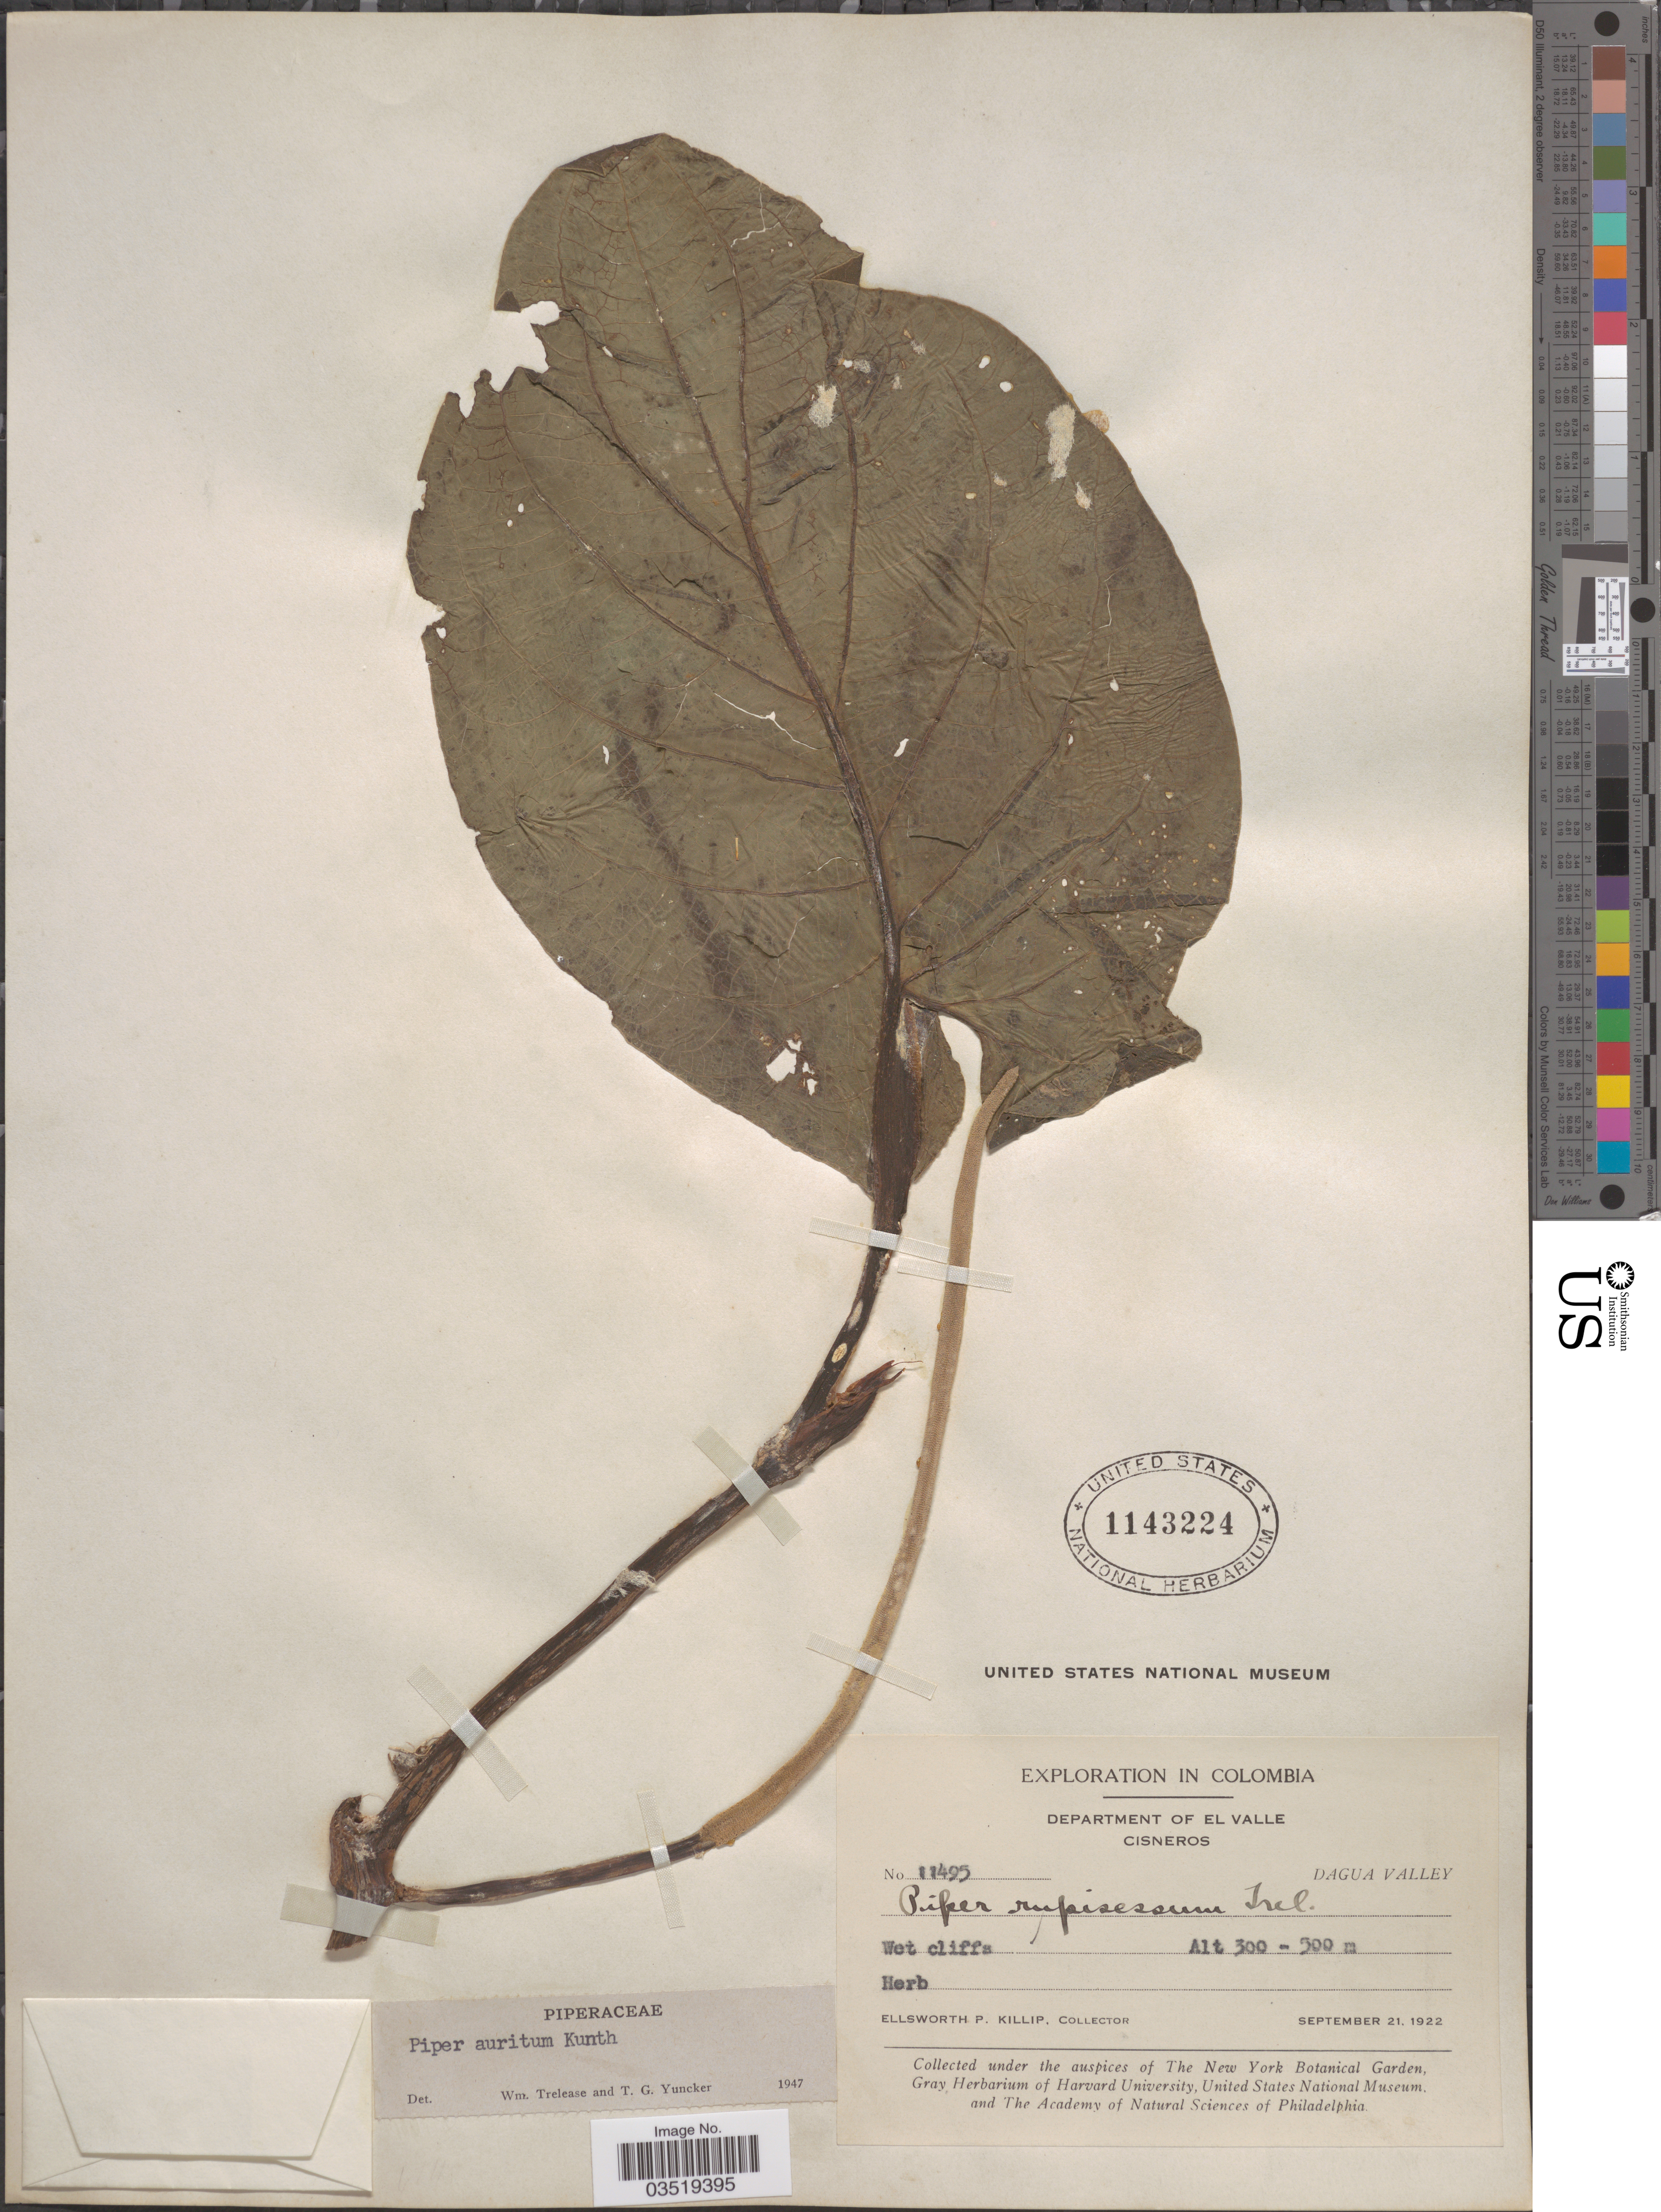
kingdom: Plantae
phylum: Tracheophyta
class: Magnoliopsida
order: Piperales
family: Piperaceae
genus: Piper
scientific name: Piper auritum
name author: Kunth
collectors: E. P. Killip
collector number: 11495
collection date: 1922-09-21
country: Colombia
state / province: Valle del Cauca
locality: Department of El Valle. Cisneros. Dagua Valley.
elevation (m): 300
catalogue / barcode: US 1143224